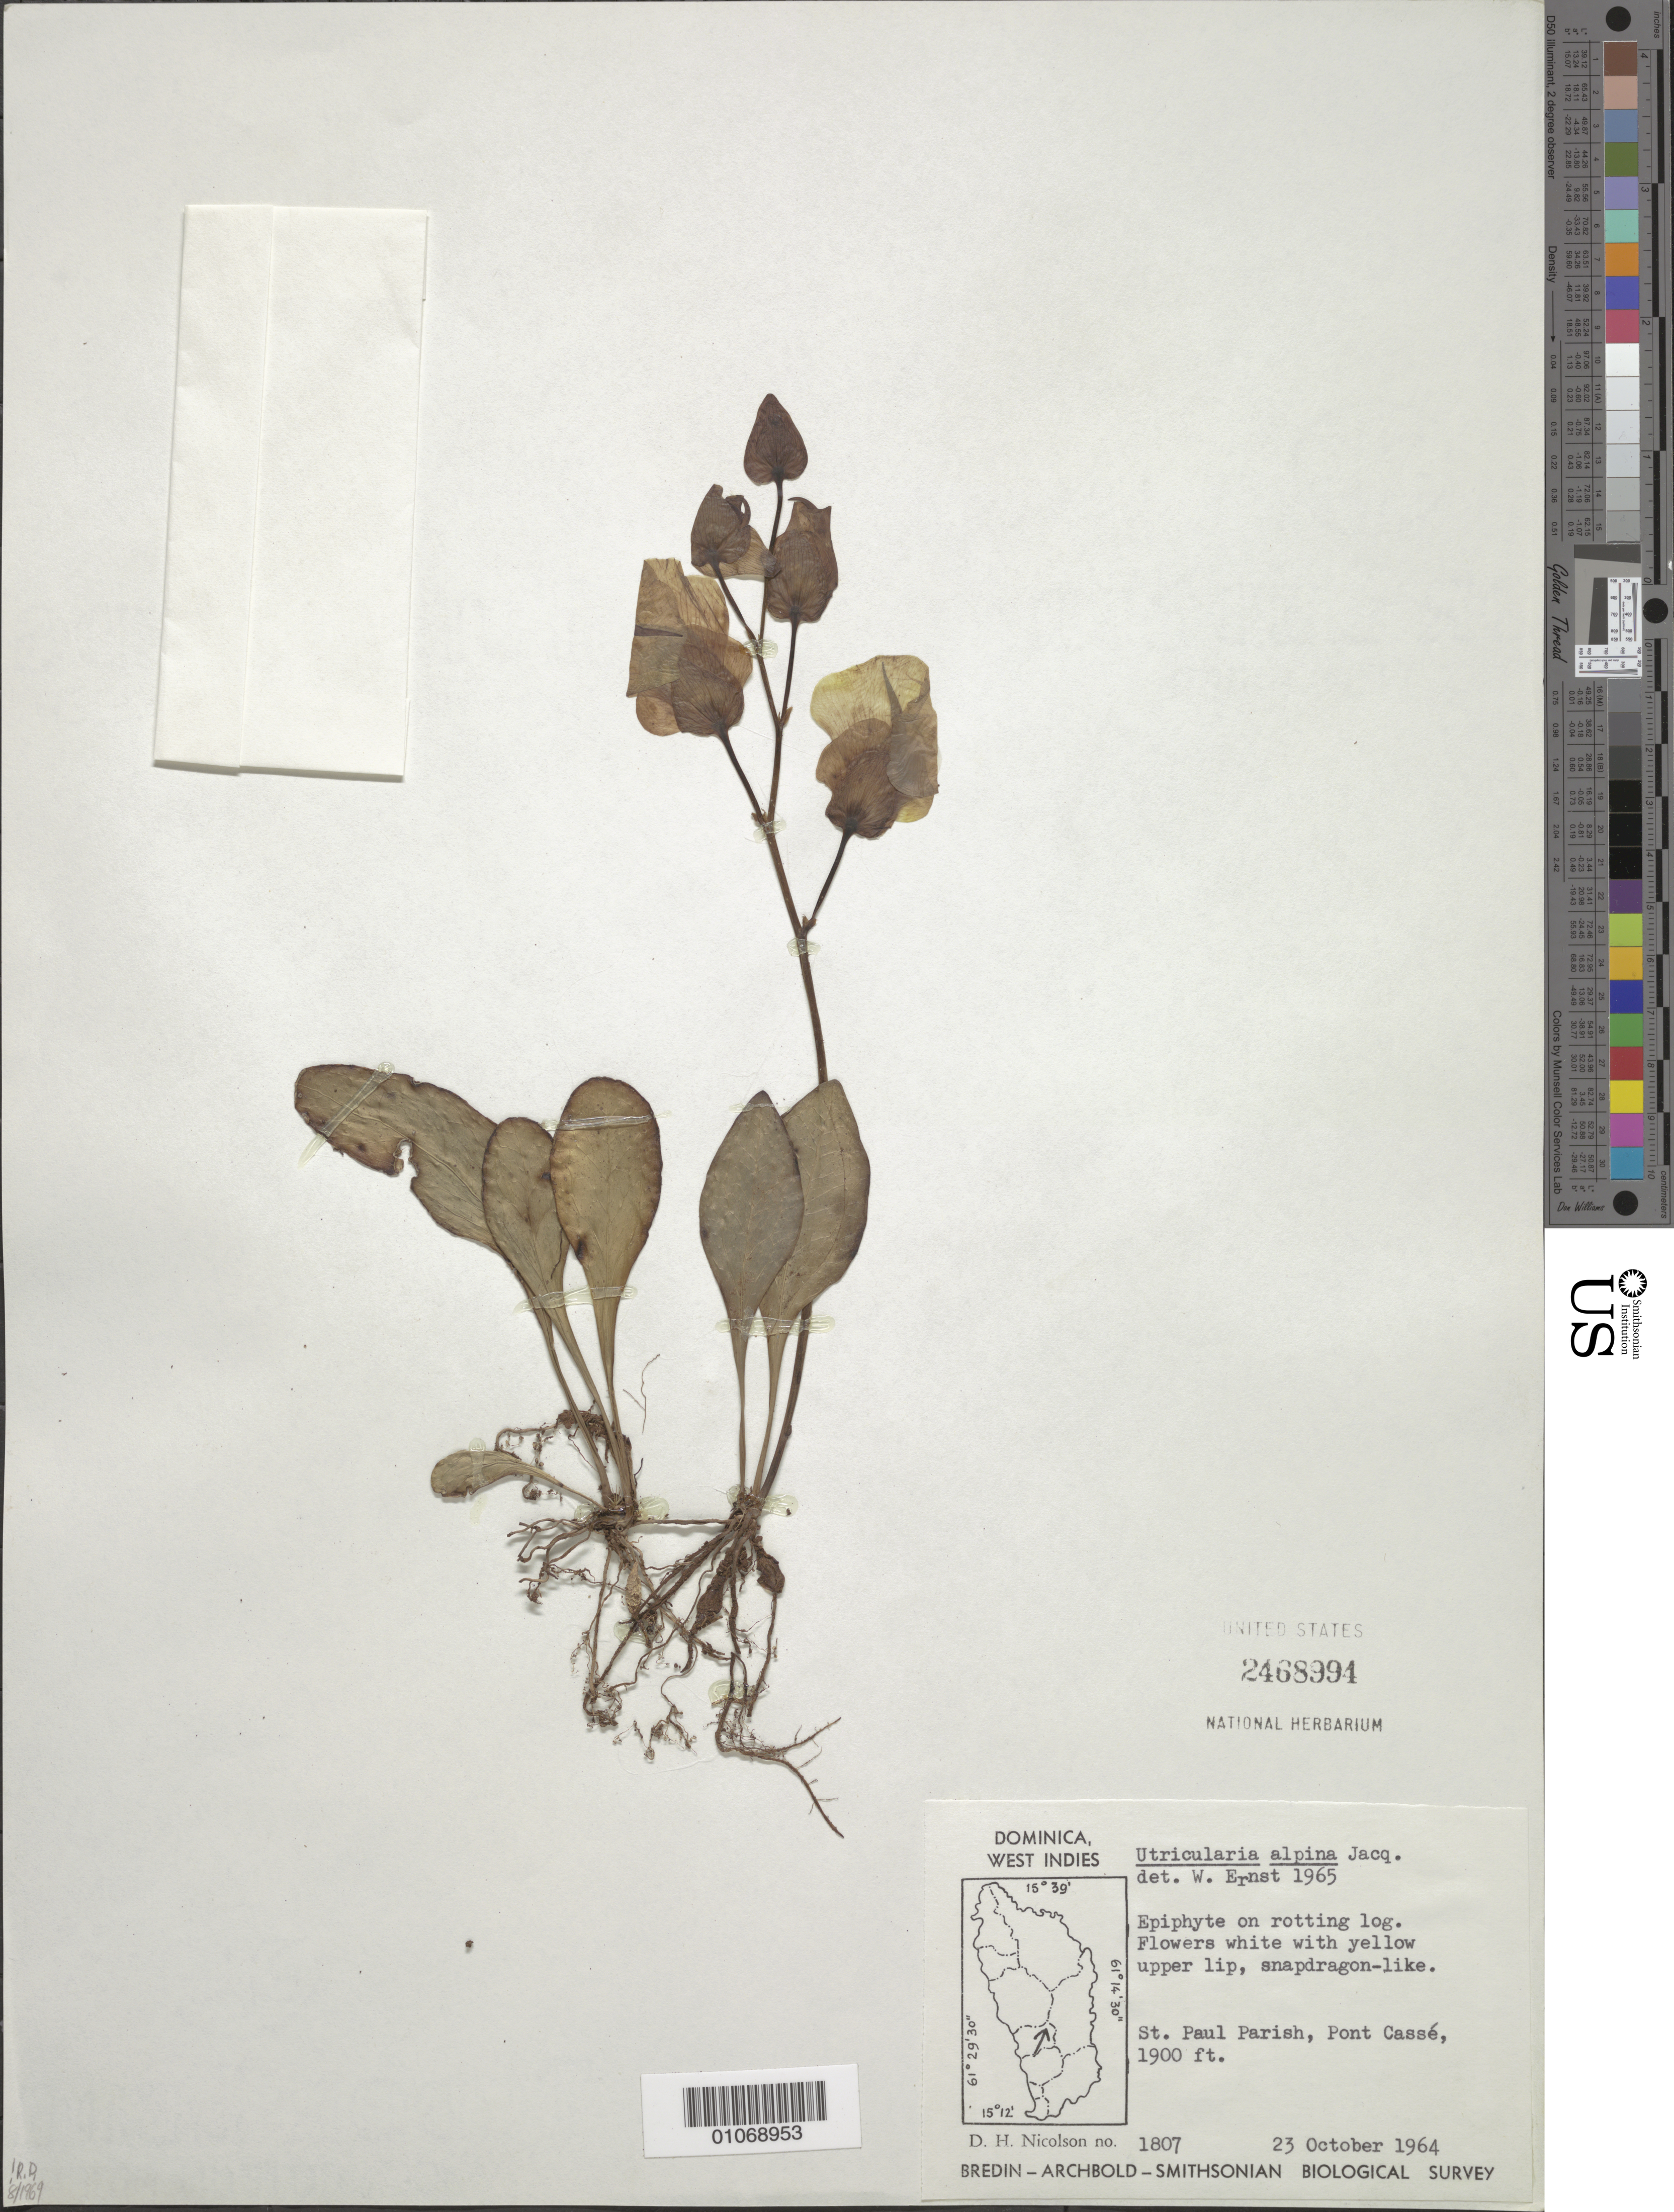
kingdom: Plantae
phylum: Tracheophyta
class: Magnoliopsida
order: Lamiales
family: Lentibulariaceae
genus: Utricularia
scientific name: Utricularia alpina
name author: Jacq.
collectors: D. H. Nicolson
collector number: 1807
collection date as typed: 23 Oct 1964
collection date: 1964-10-23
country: Dominica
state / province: St. Paul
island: Dominica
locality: Pont Casse.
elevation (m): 579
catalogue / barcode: US 2468994